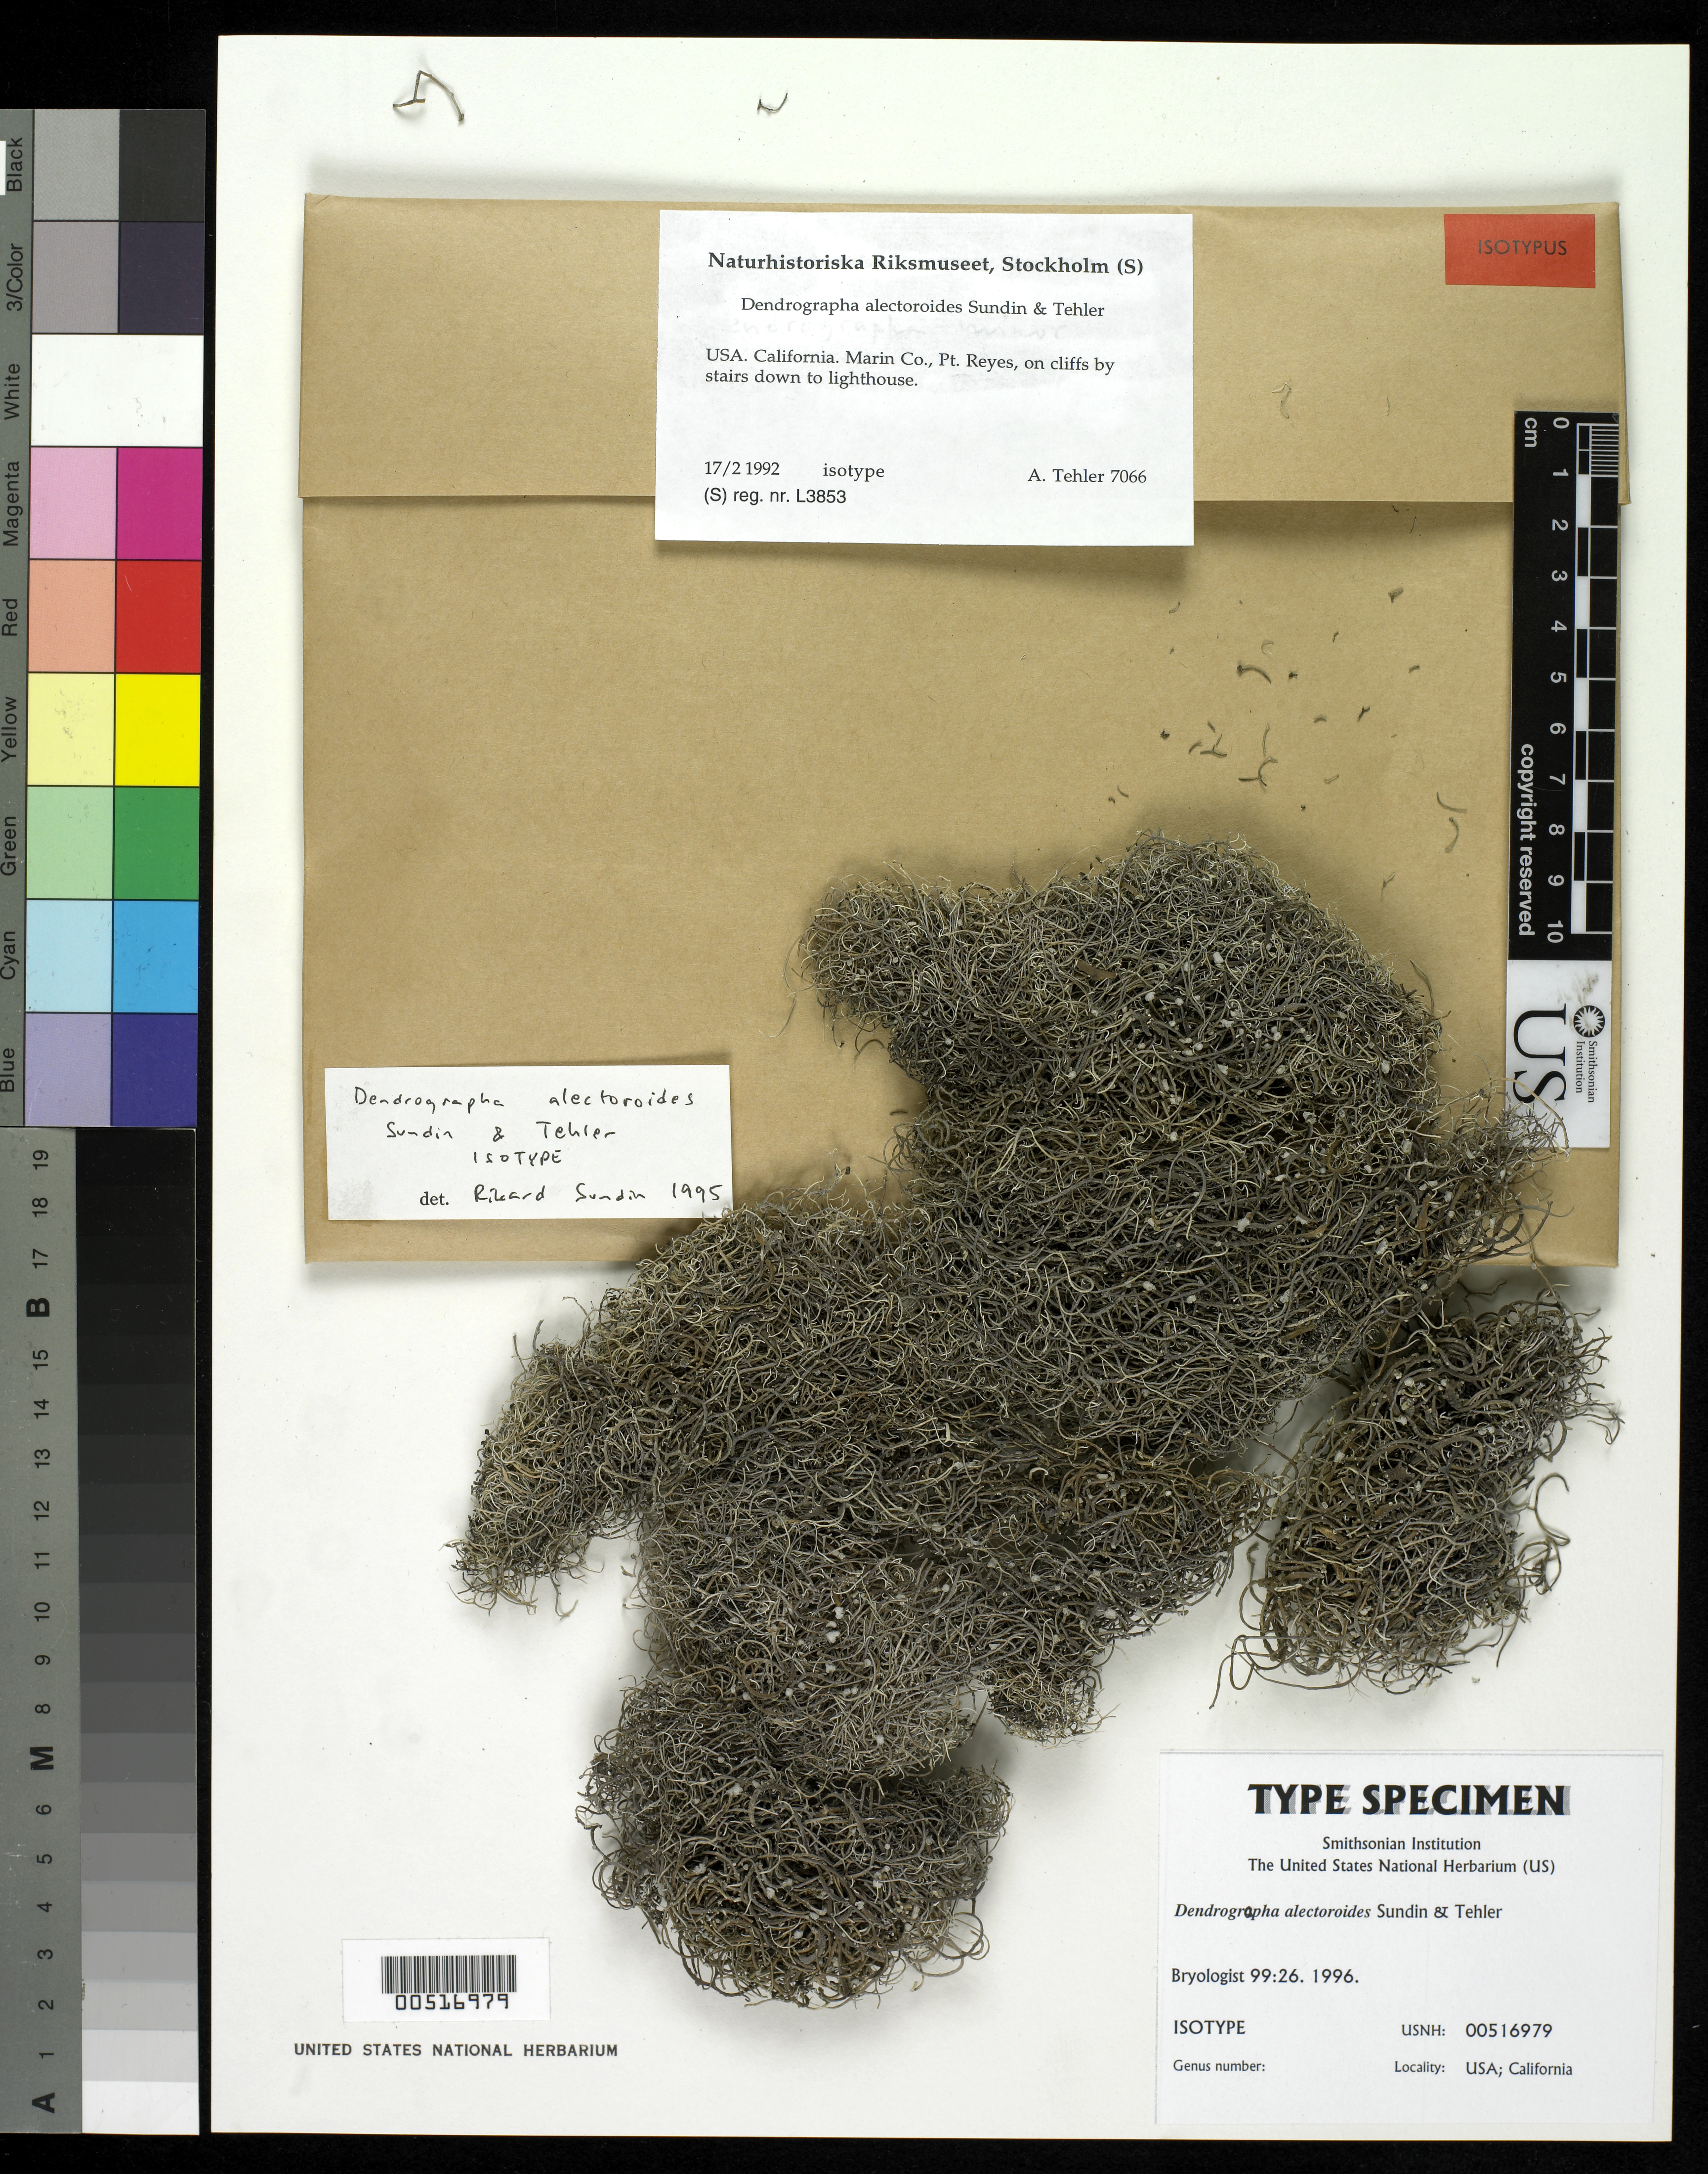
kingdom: Fungi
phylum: Ascomycota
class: Arthoniomycetes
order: Arthoniales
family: Roccellaceae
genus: Dendrographa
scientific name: Dendrographa alectoroides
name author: Sundin & Tehler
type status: Isotype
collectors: A. Tehler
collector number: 7066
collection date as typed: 17 Feb 1992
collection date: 1992-02-17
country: United States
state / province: California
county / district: Marin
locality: Point Reyes, on cliffs by stairs down to lighthouse.